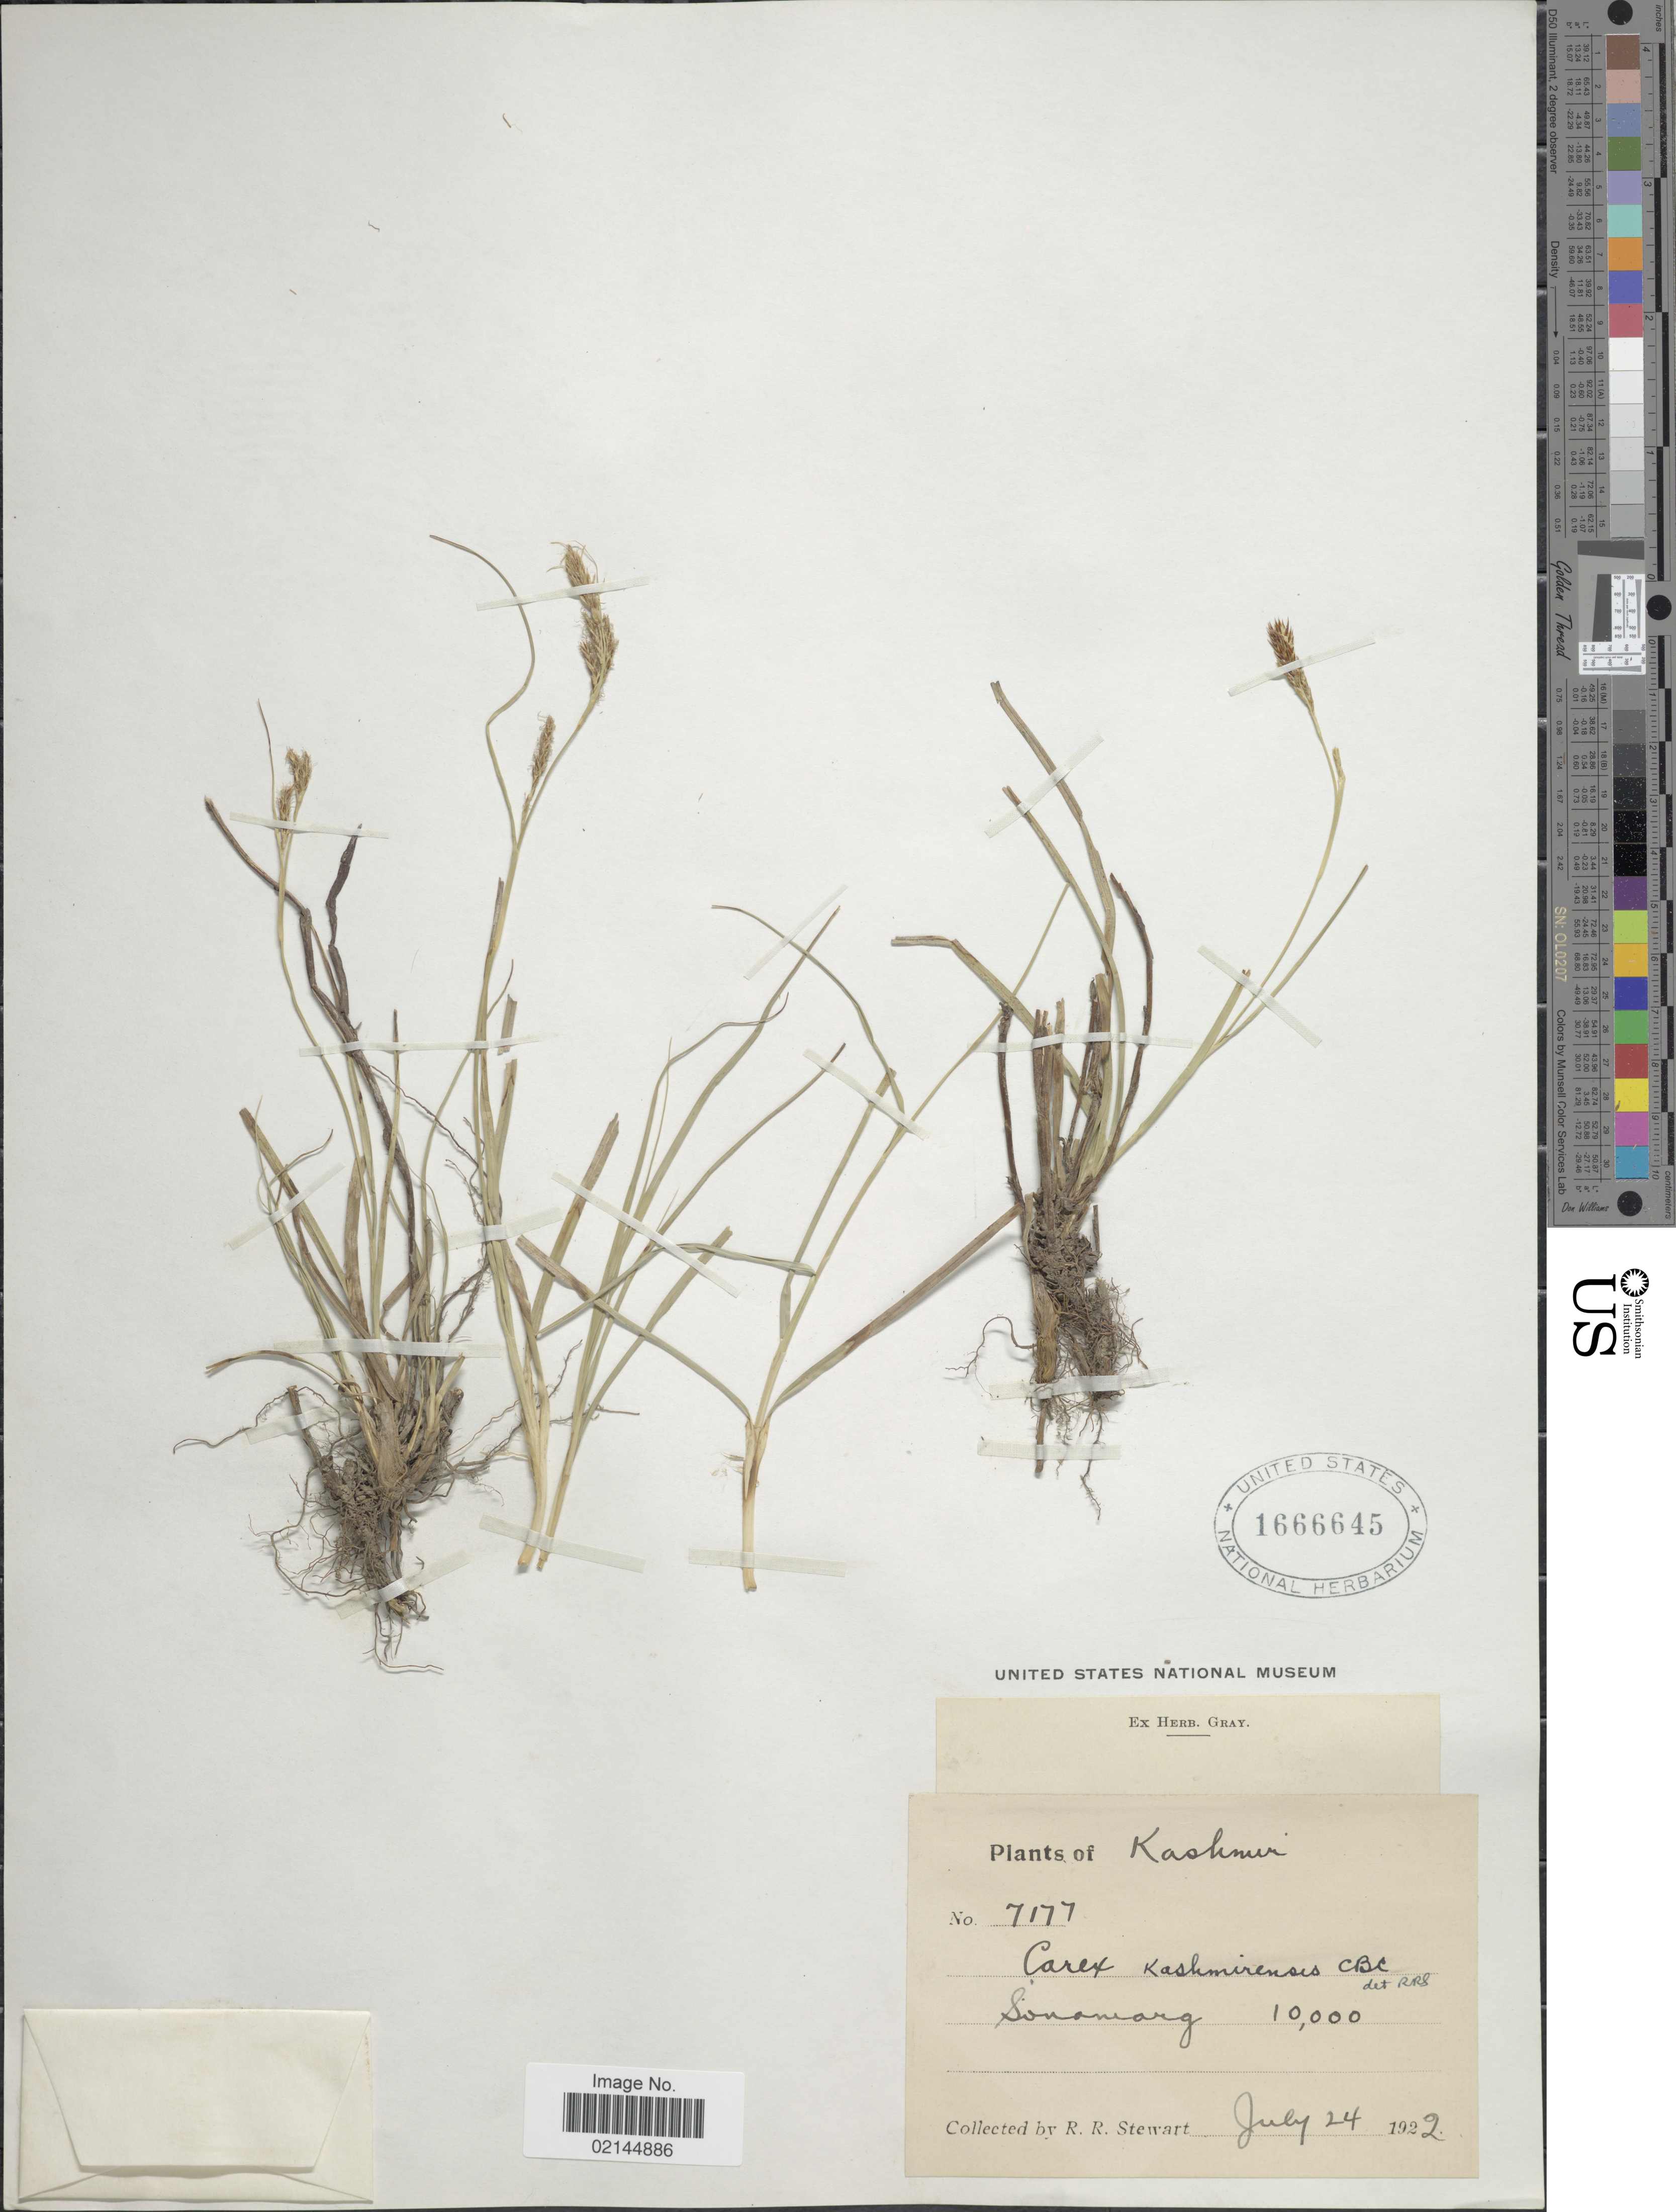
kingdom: Plantae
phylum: Tracheophyta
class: Liliopsida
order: Poales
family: Cyperaceae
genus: Carex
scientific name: Carex kashmirensis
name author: C.B. Clarke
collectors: R. R. Stewart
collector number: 7177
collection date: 1922-07-24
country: India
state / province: Jammu and Kashmir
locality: Sonamarg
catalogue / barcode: US 1666645